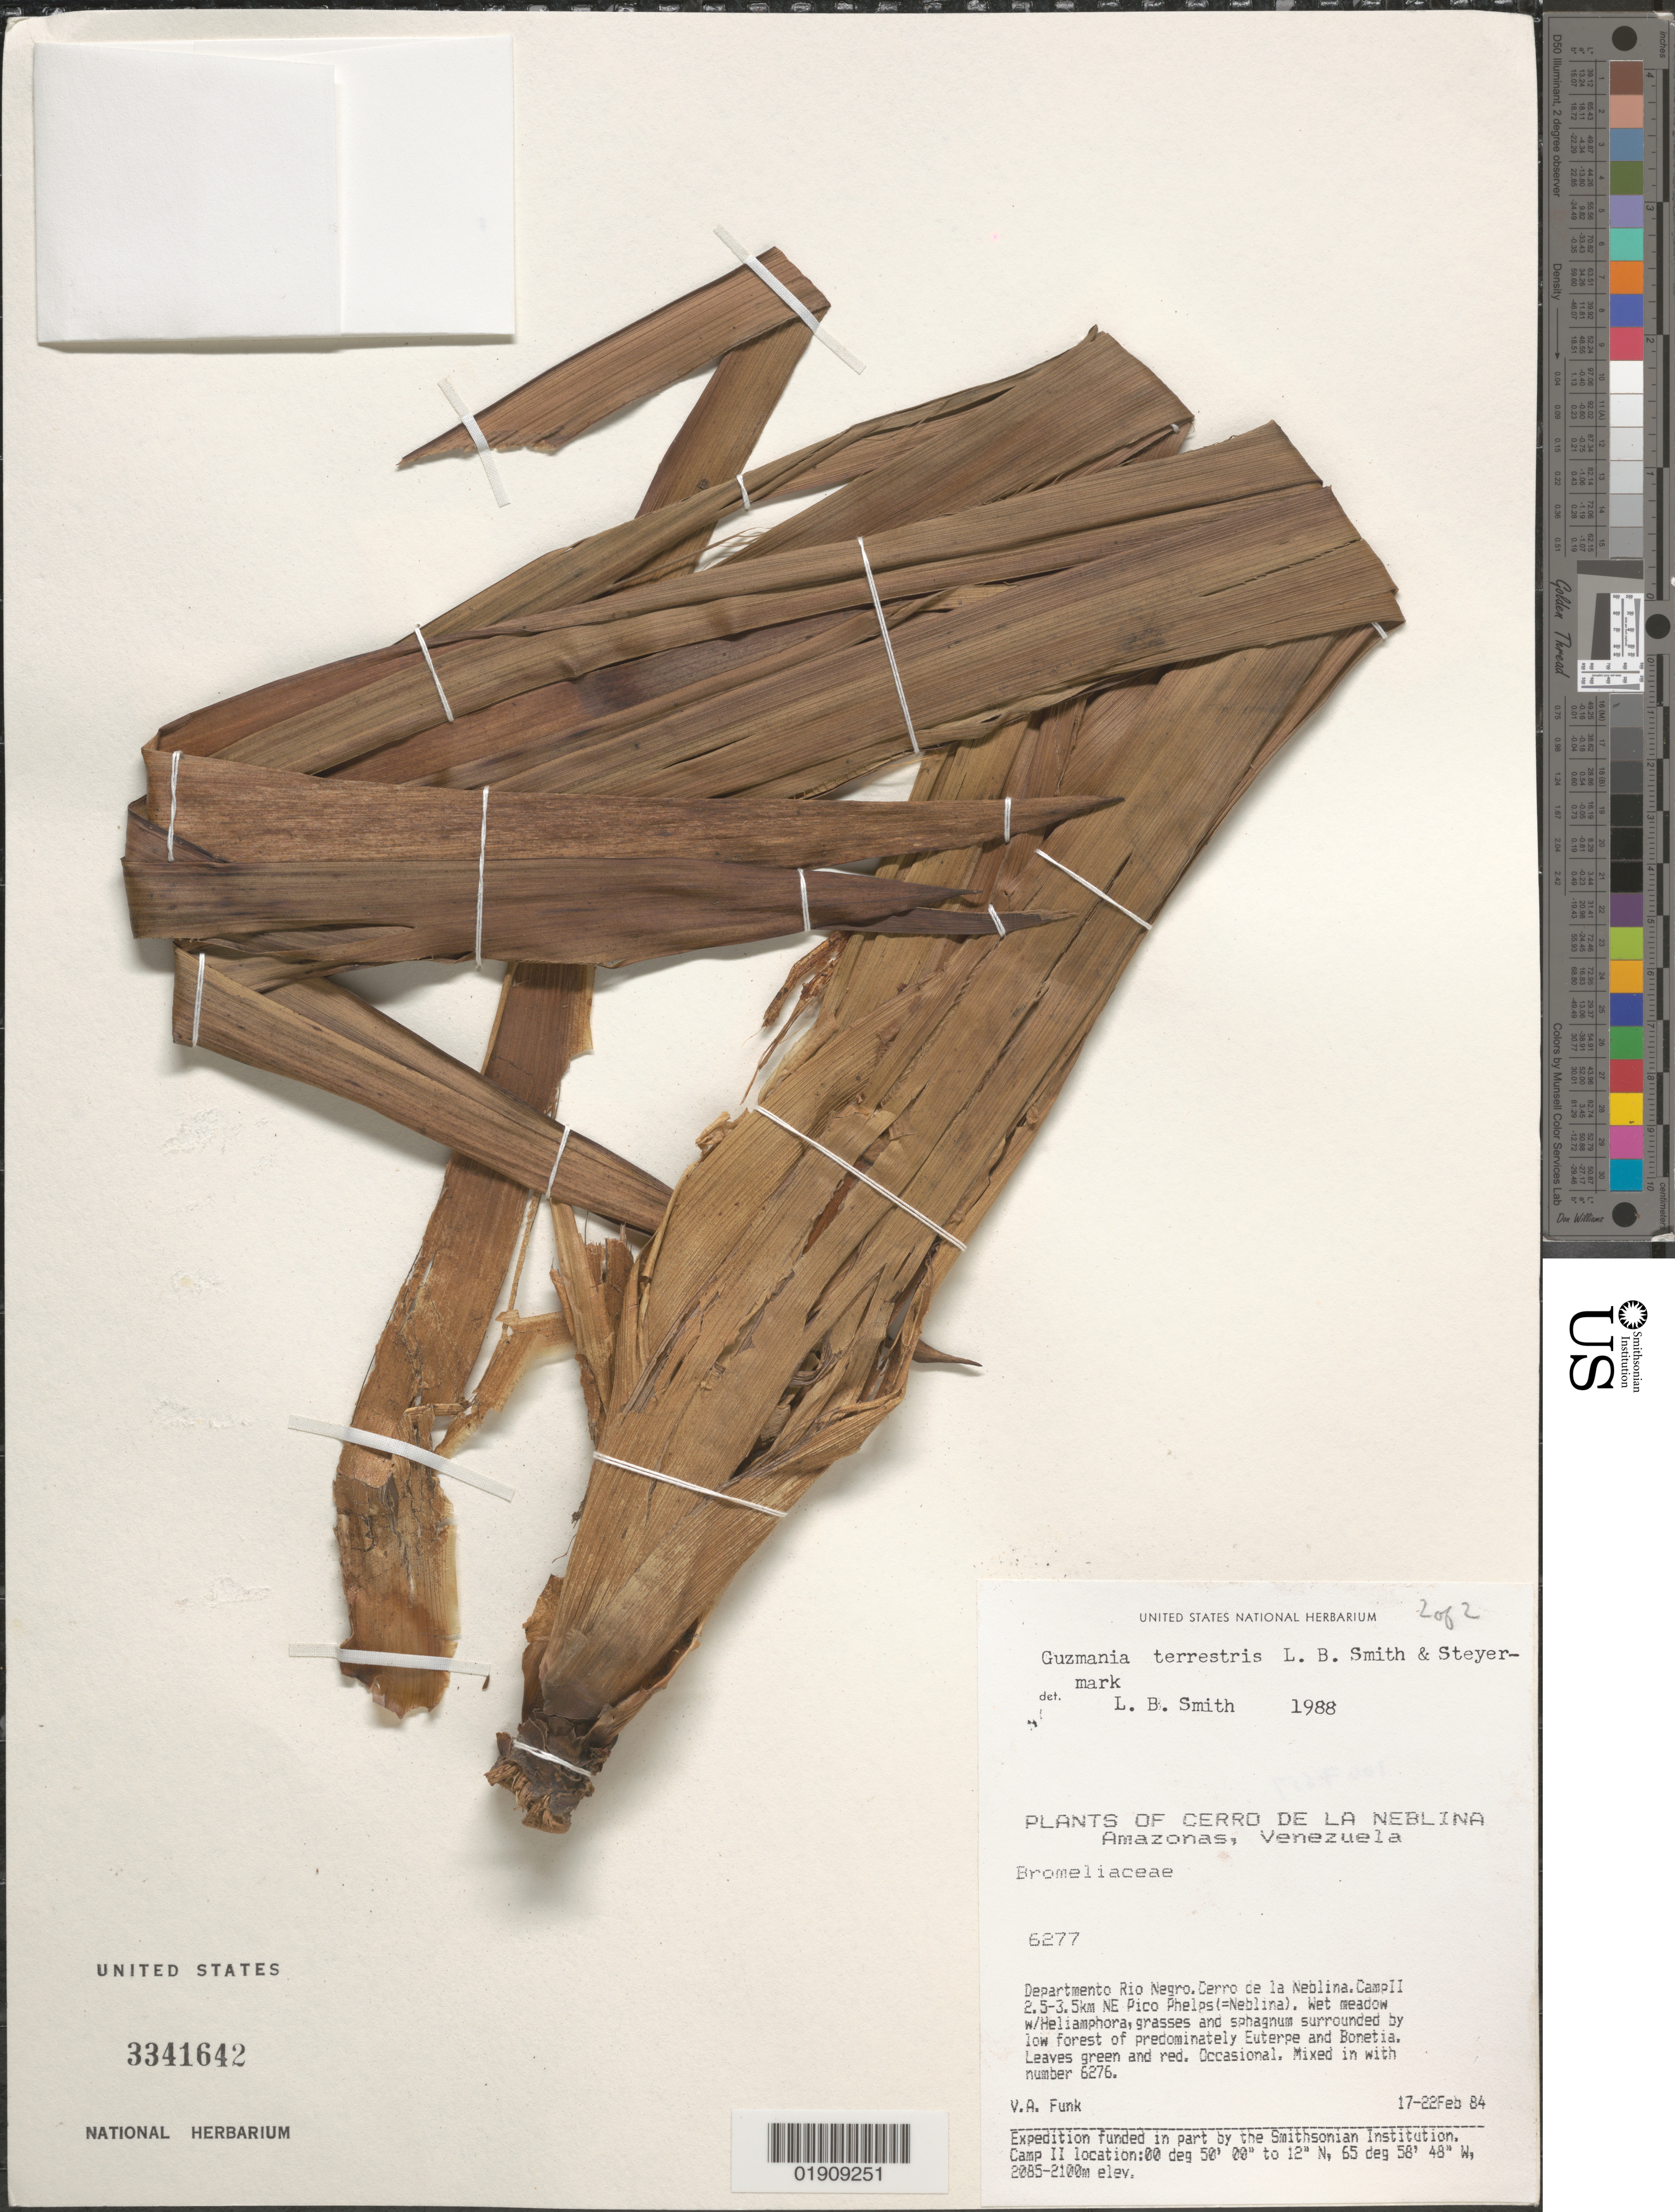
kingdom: Plantae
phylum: Tracheophyta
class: Liliopsida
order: Poales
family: Bromeliaceae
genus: Guzmania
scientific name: Guzmania terrestris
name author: L.B. Sm. & Steyerm.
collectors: V. Funk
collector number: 6277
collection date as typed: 17 Feb 1984 to 22 Feb 1984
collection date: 1984-02-17/1984-02-22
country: Venezuela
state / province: Amazonas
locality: Cerro de La Neblina, Camp II, 2.5-3.5 km NE Pico Phelps.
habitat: In low forest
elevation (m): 2085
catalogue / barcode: US 3341642